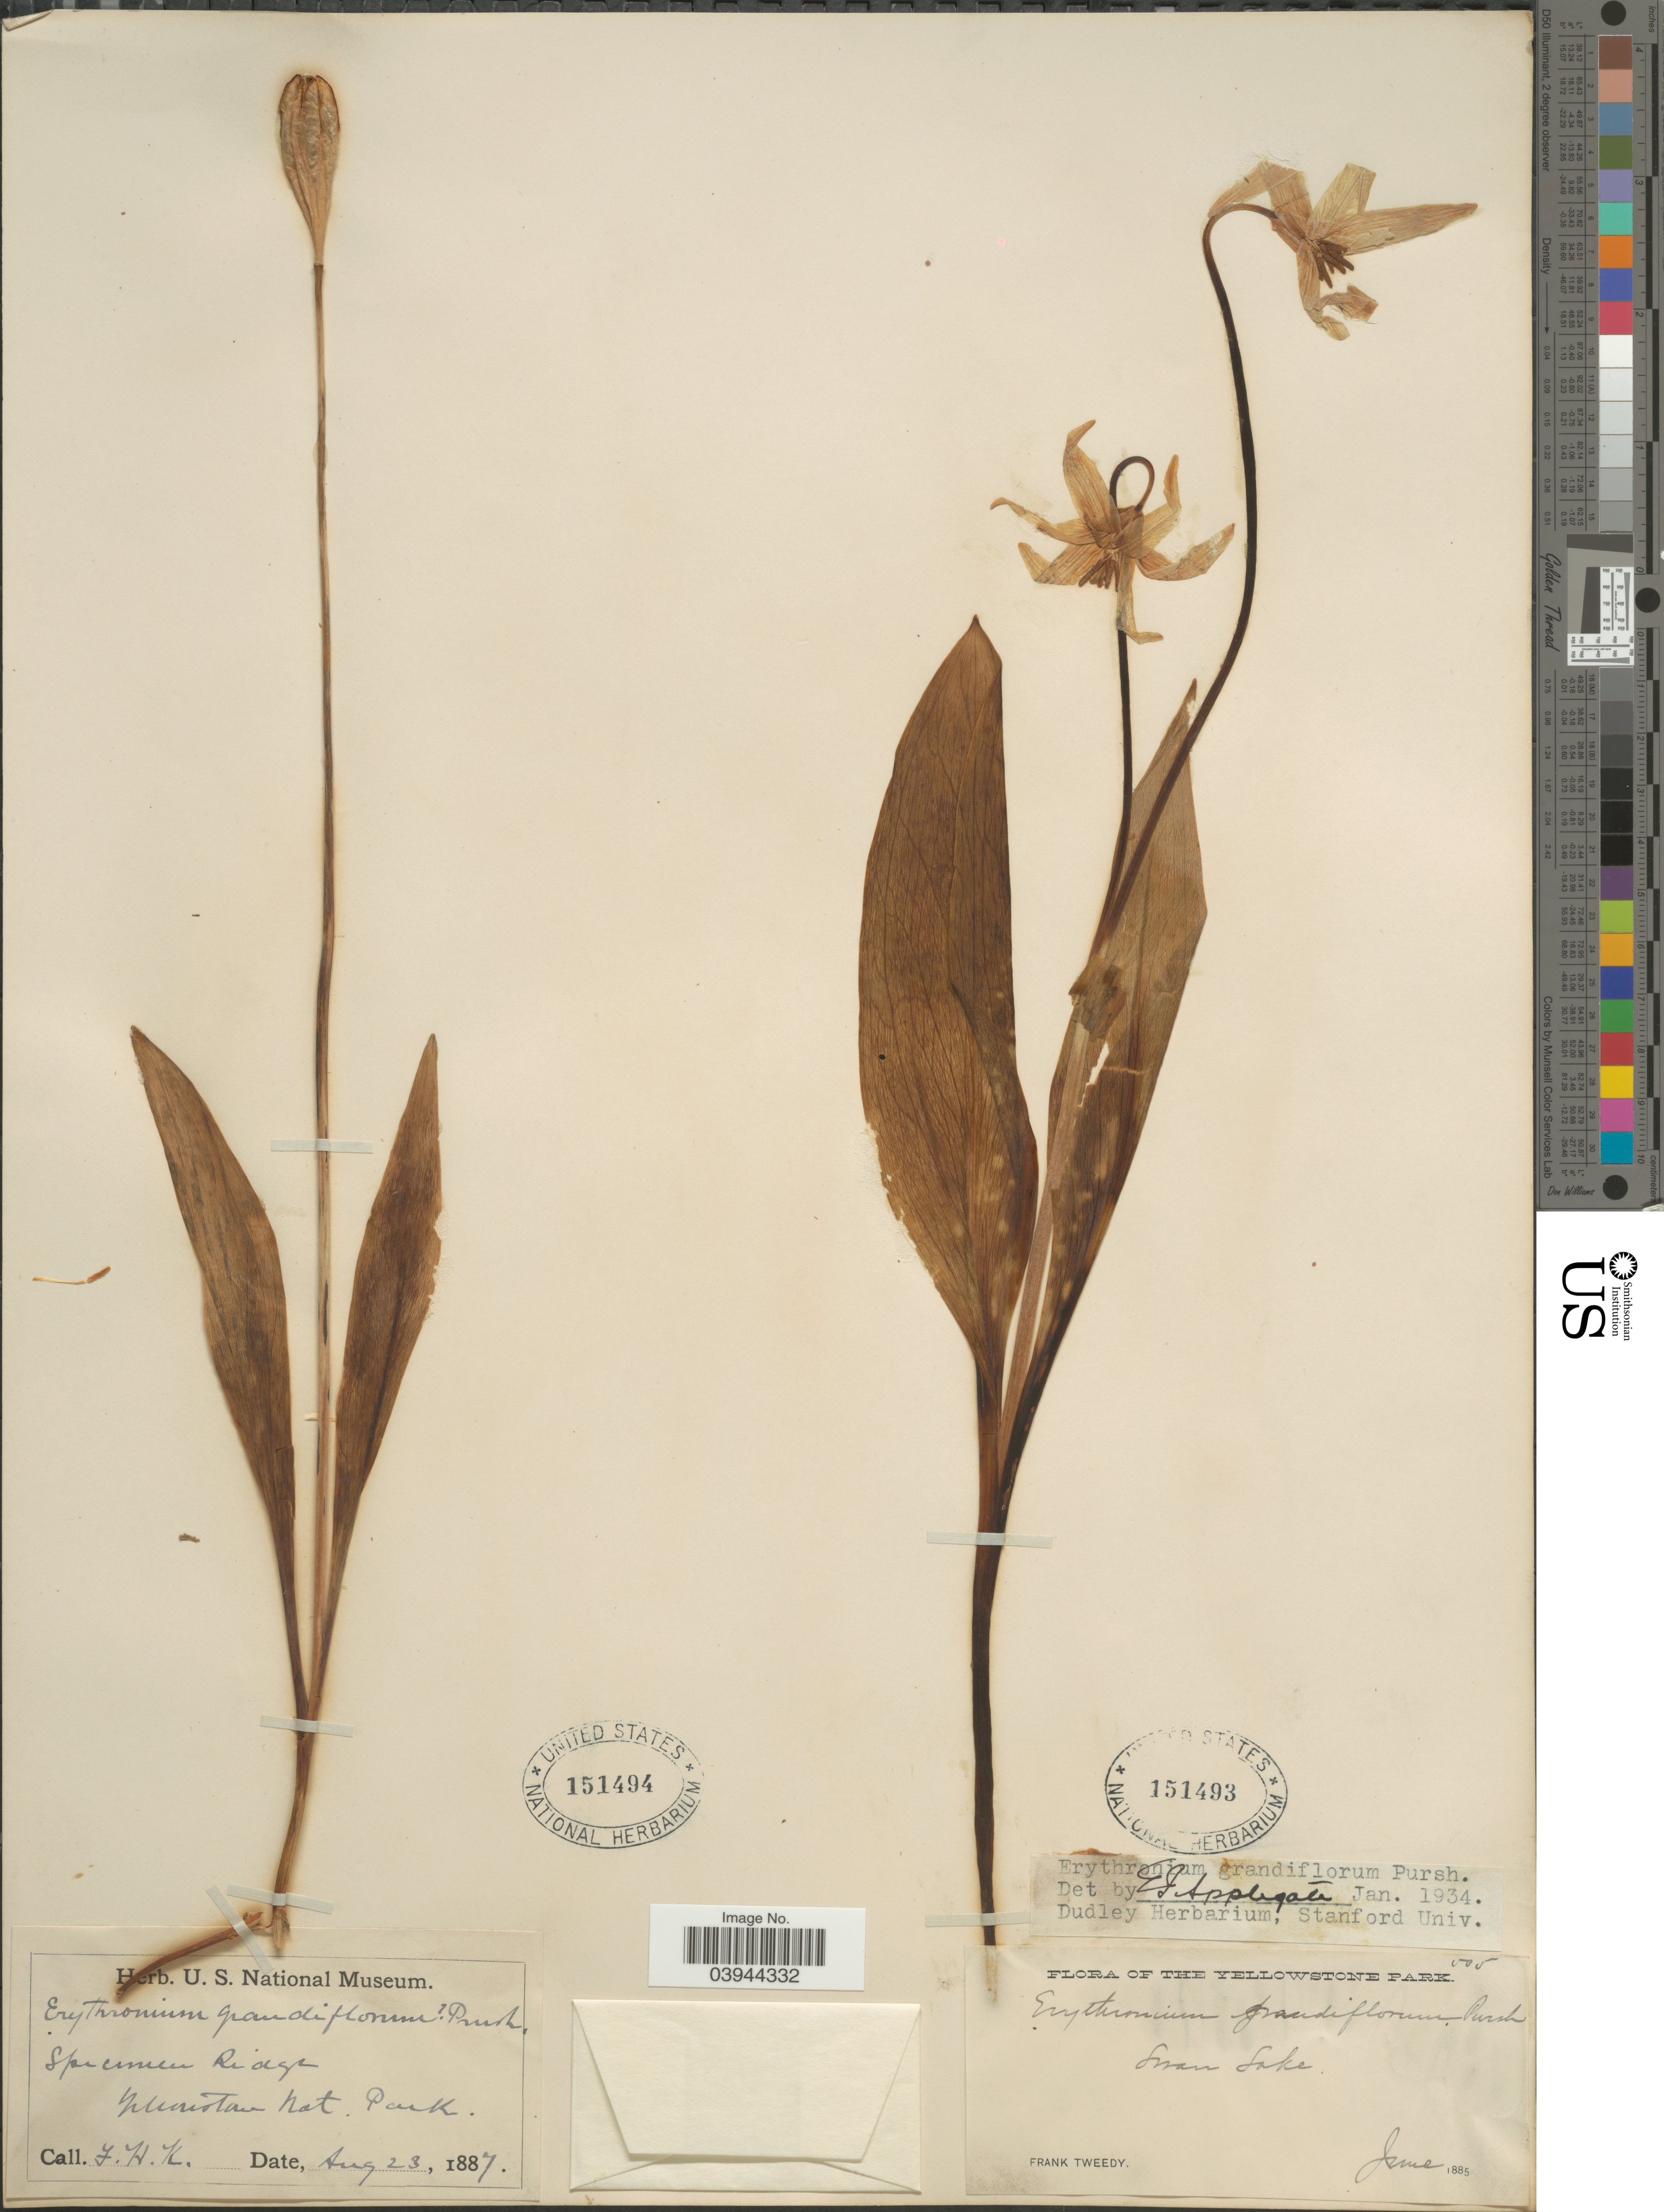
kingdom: Plantae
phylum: Tracheophyta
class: Liliopsida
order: Liliales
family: Liliaceae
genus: Erythronium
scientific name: Erythronium grandiflorum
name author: Pursh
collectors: F. Tweedy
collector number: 105*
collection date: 1885-06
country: United States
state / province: Wyoming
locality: Yellowstone Park. Swan Lake.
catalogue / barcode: US 151493